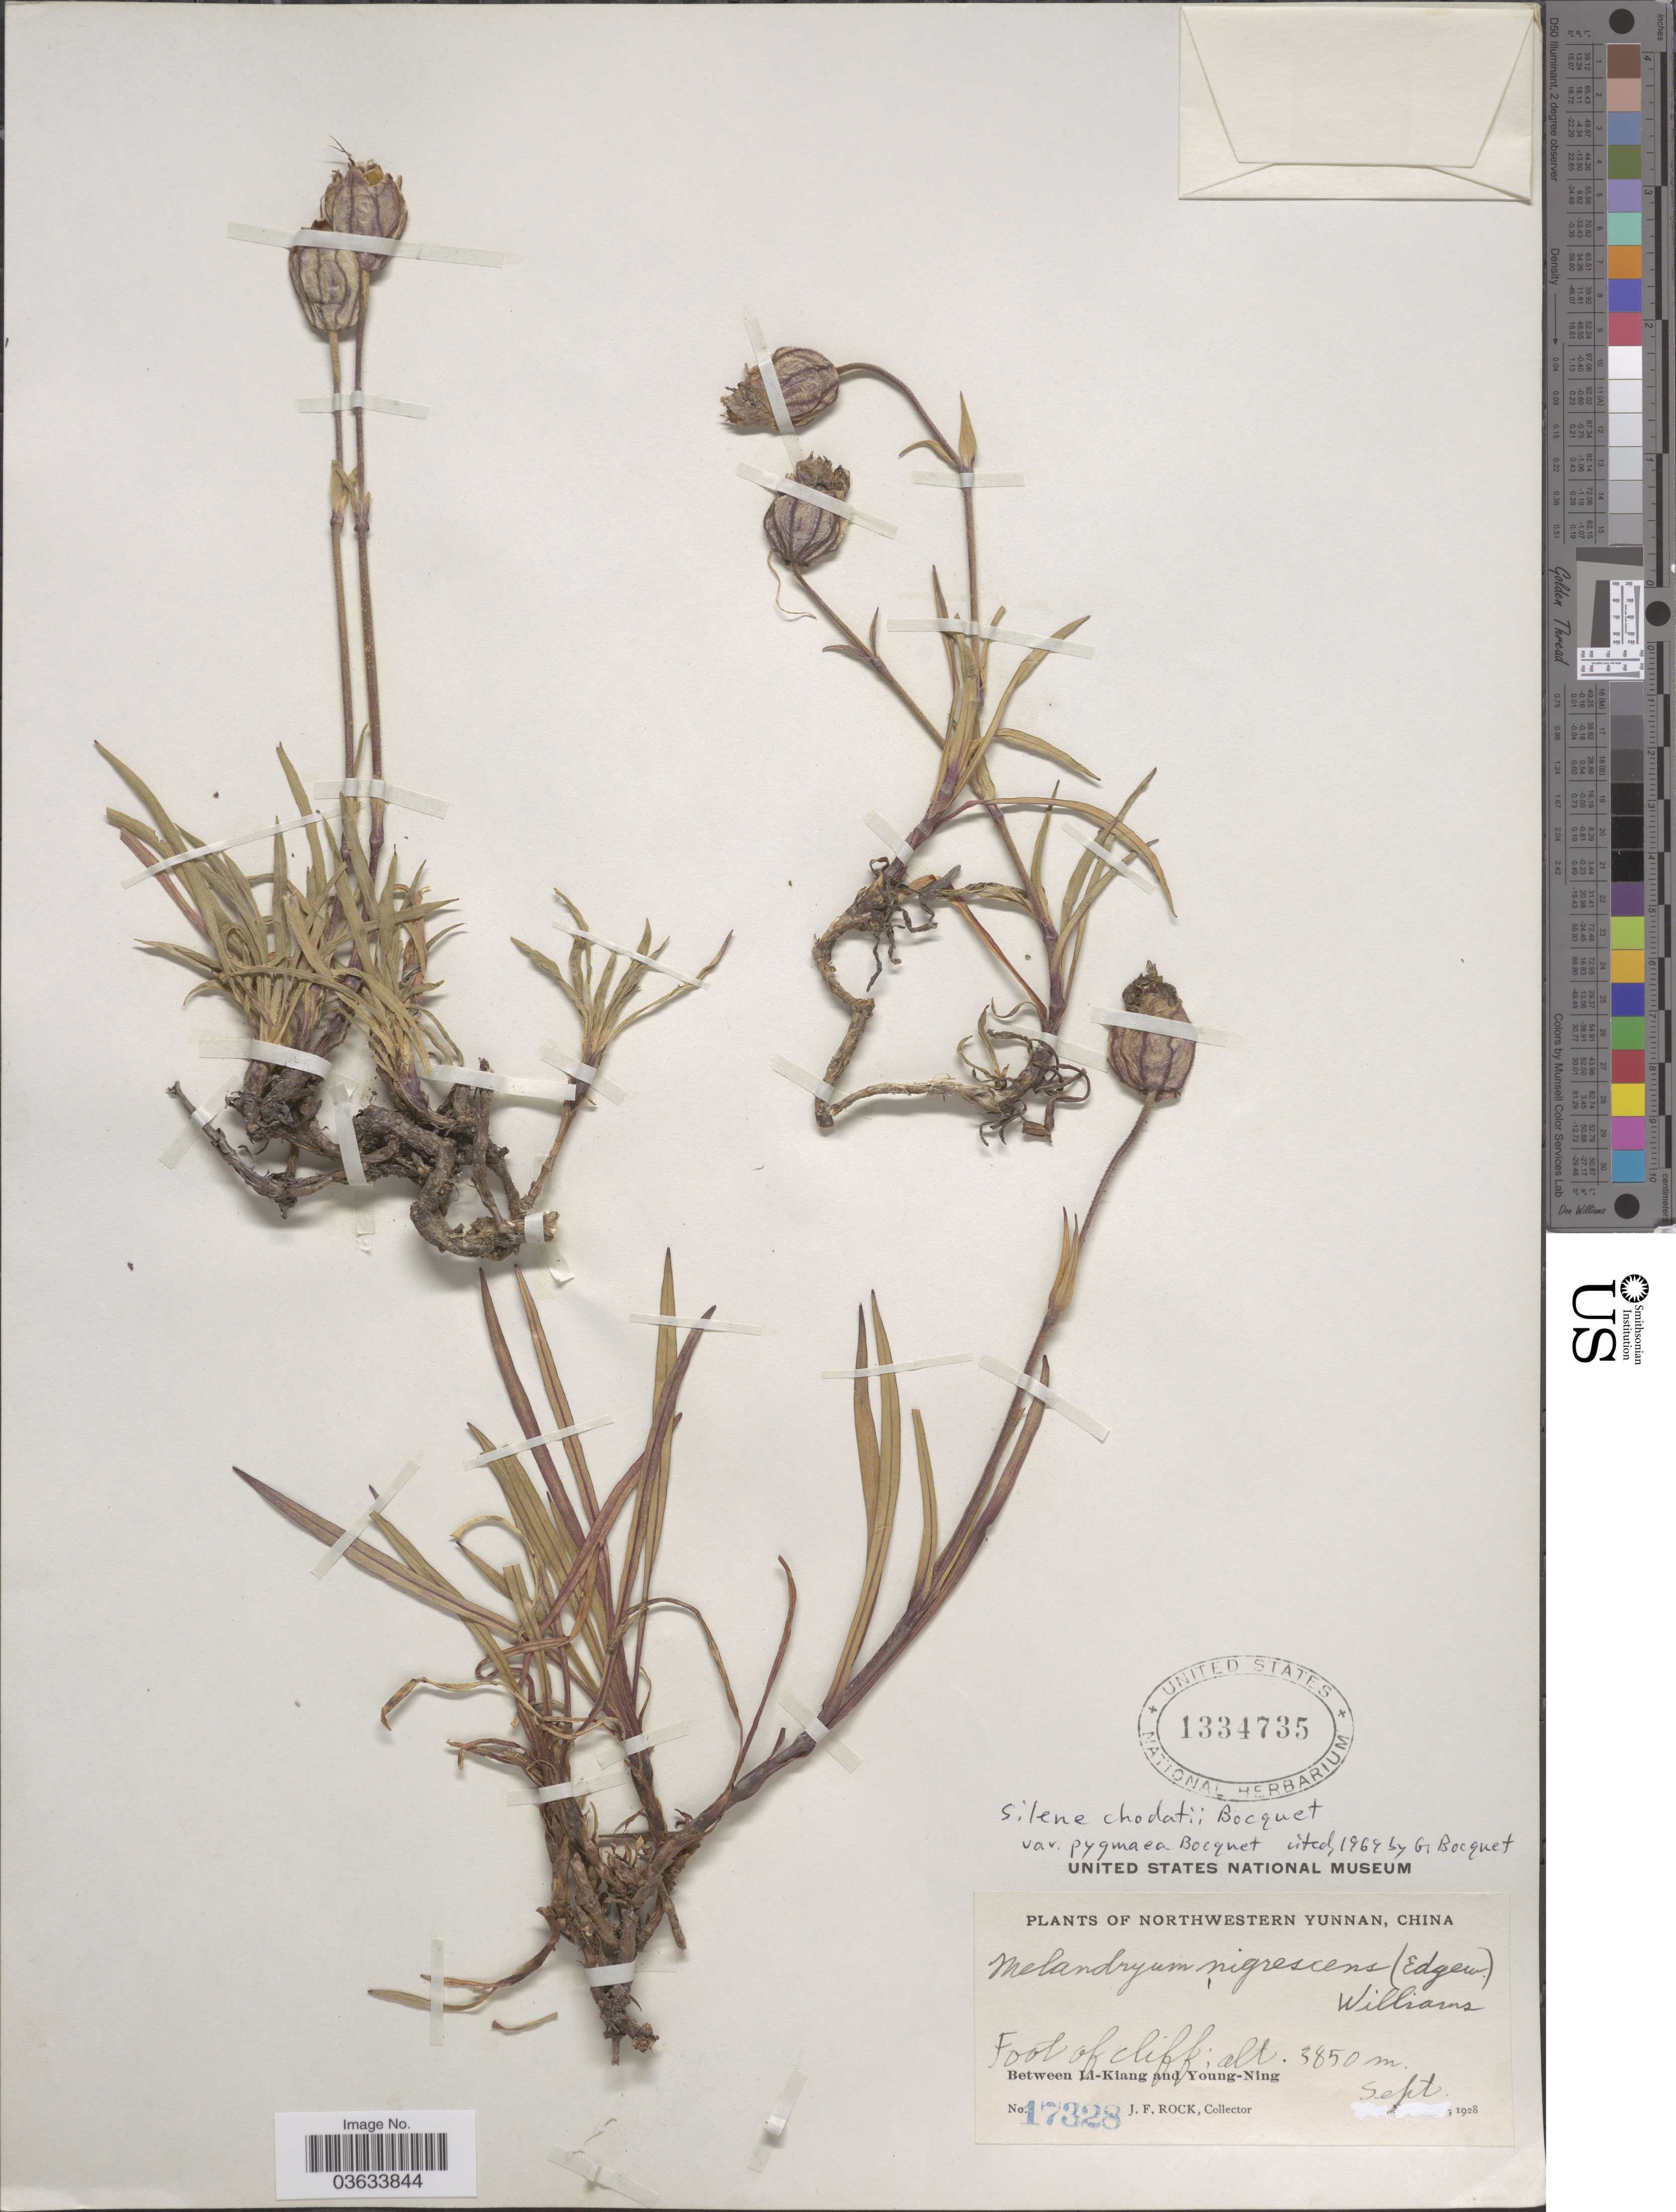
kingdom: Plantae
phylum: Tracheophyta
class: Magnoliopsida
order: Caryophyllales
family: Caryophyllaceae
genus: Silene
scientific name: Silene chodatii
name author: Bocquet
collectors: J. Rock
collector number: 17328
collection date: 1928-09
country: China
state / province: Yunnan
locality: Northwestern Yunnan. Between Li-Kiang and Young-Ning.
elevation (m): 3850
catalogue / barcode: US 1334735